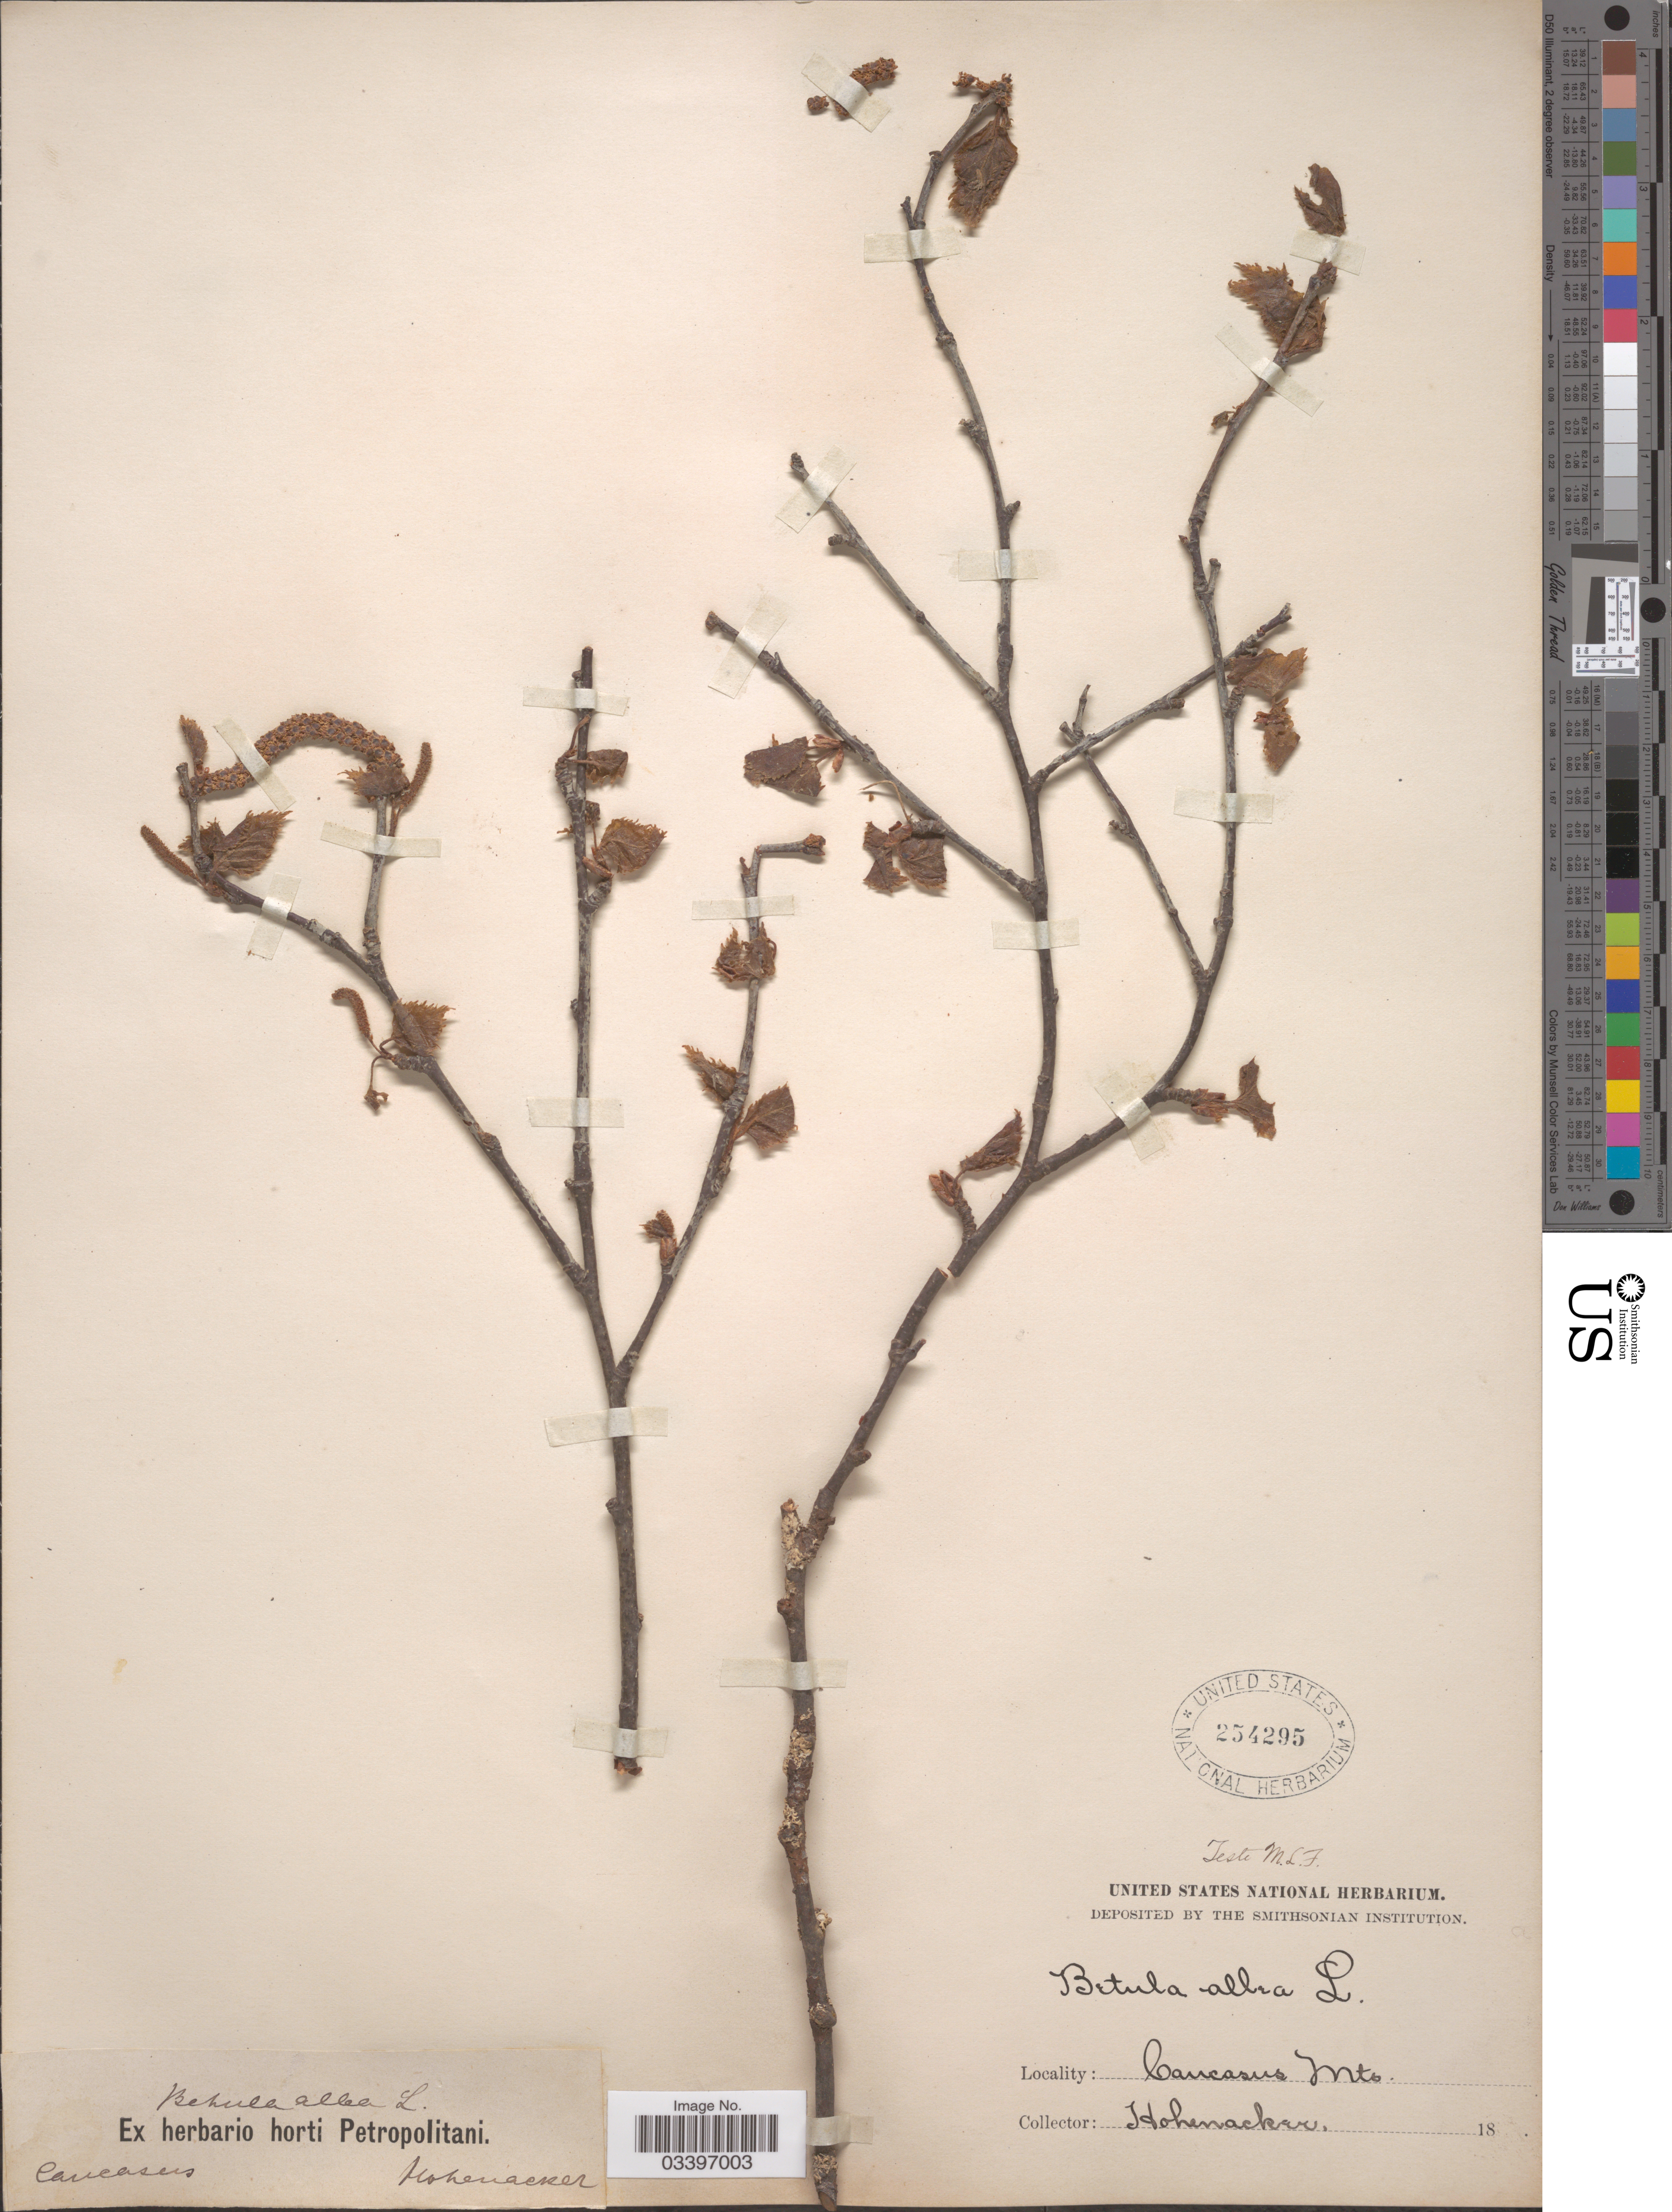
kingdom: Plantae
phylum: Tracheophyta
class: Magnoliopsida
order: Fagales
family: Betulaceae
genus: Betula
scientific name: Betula alba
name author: L.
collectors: Hohenacker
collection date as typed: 18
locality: Caucasus. Caucasus Mts.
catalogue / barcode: US 254295